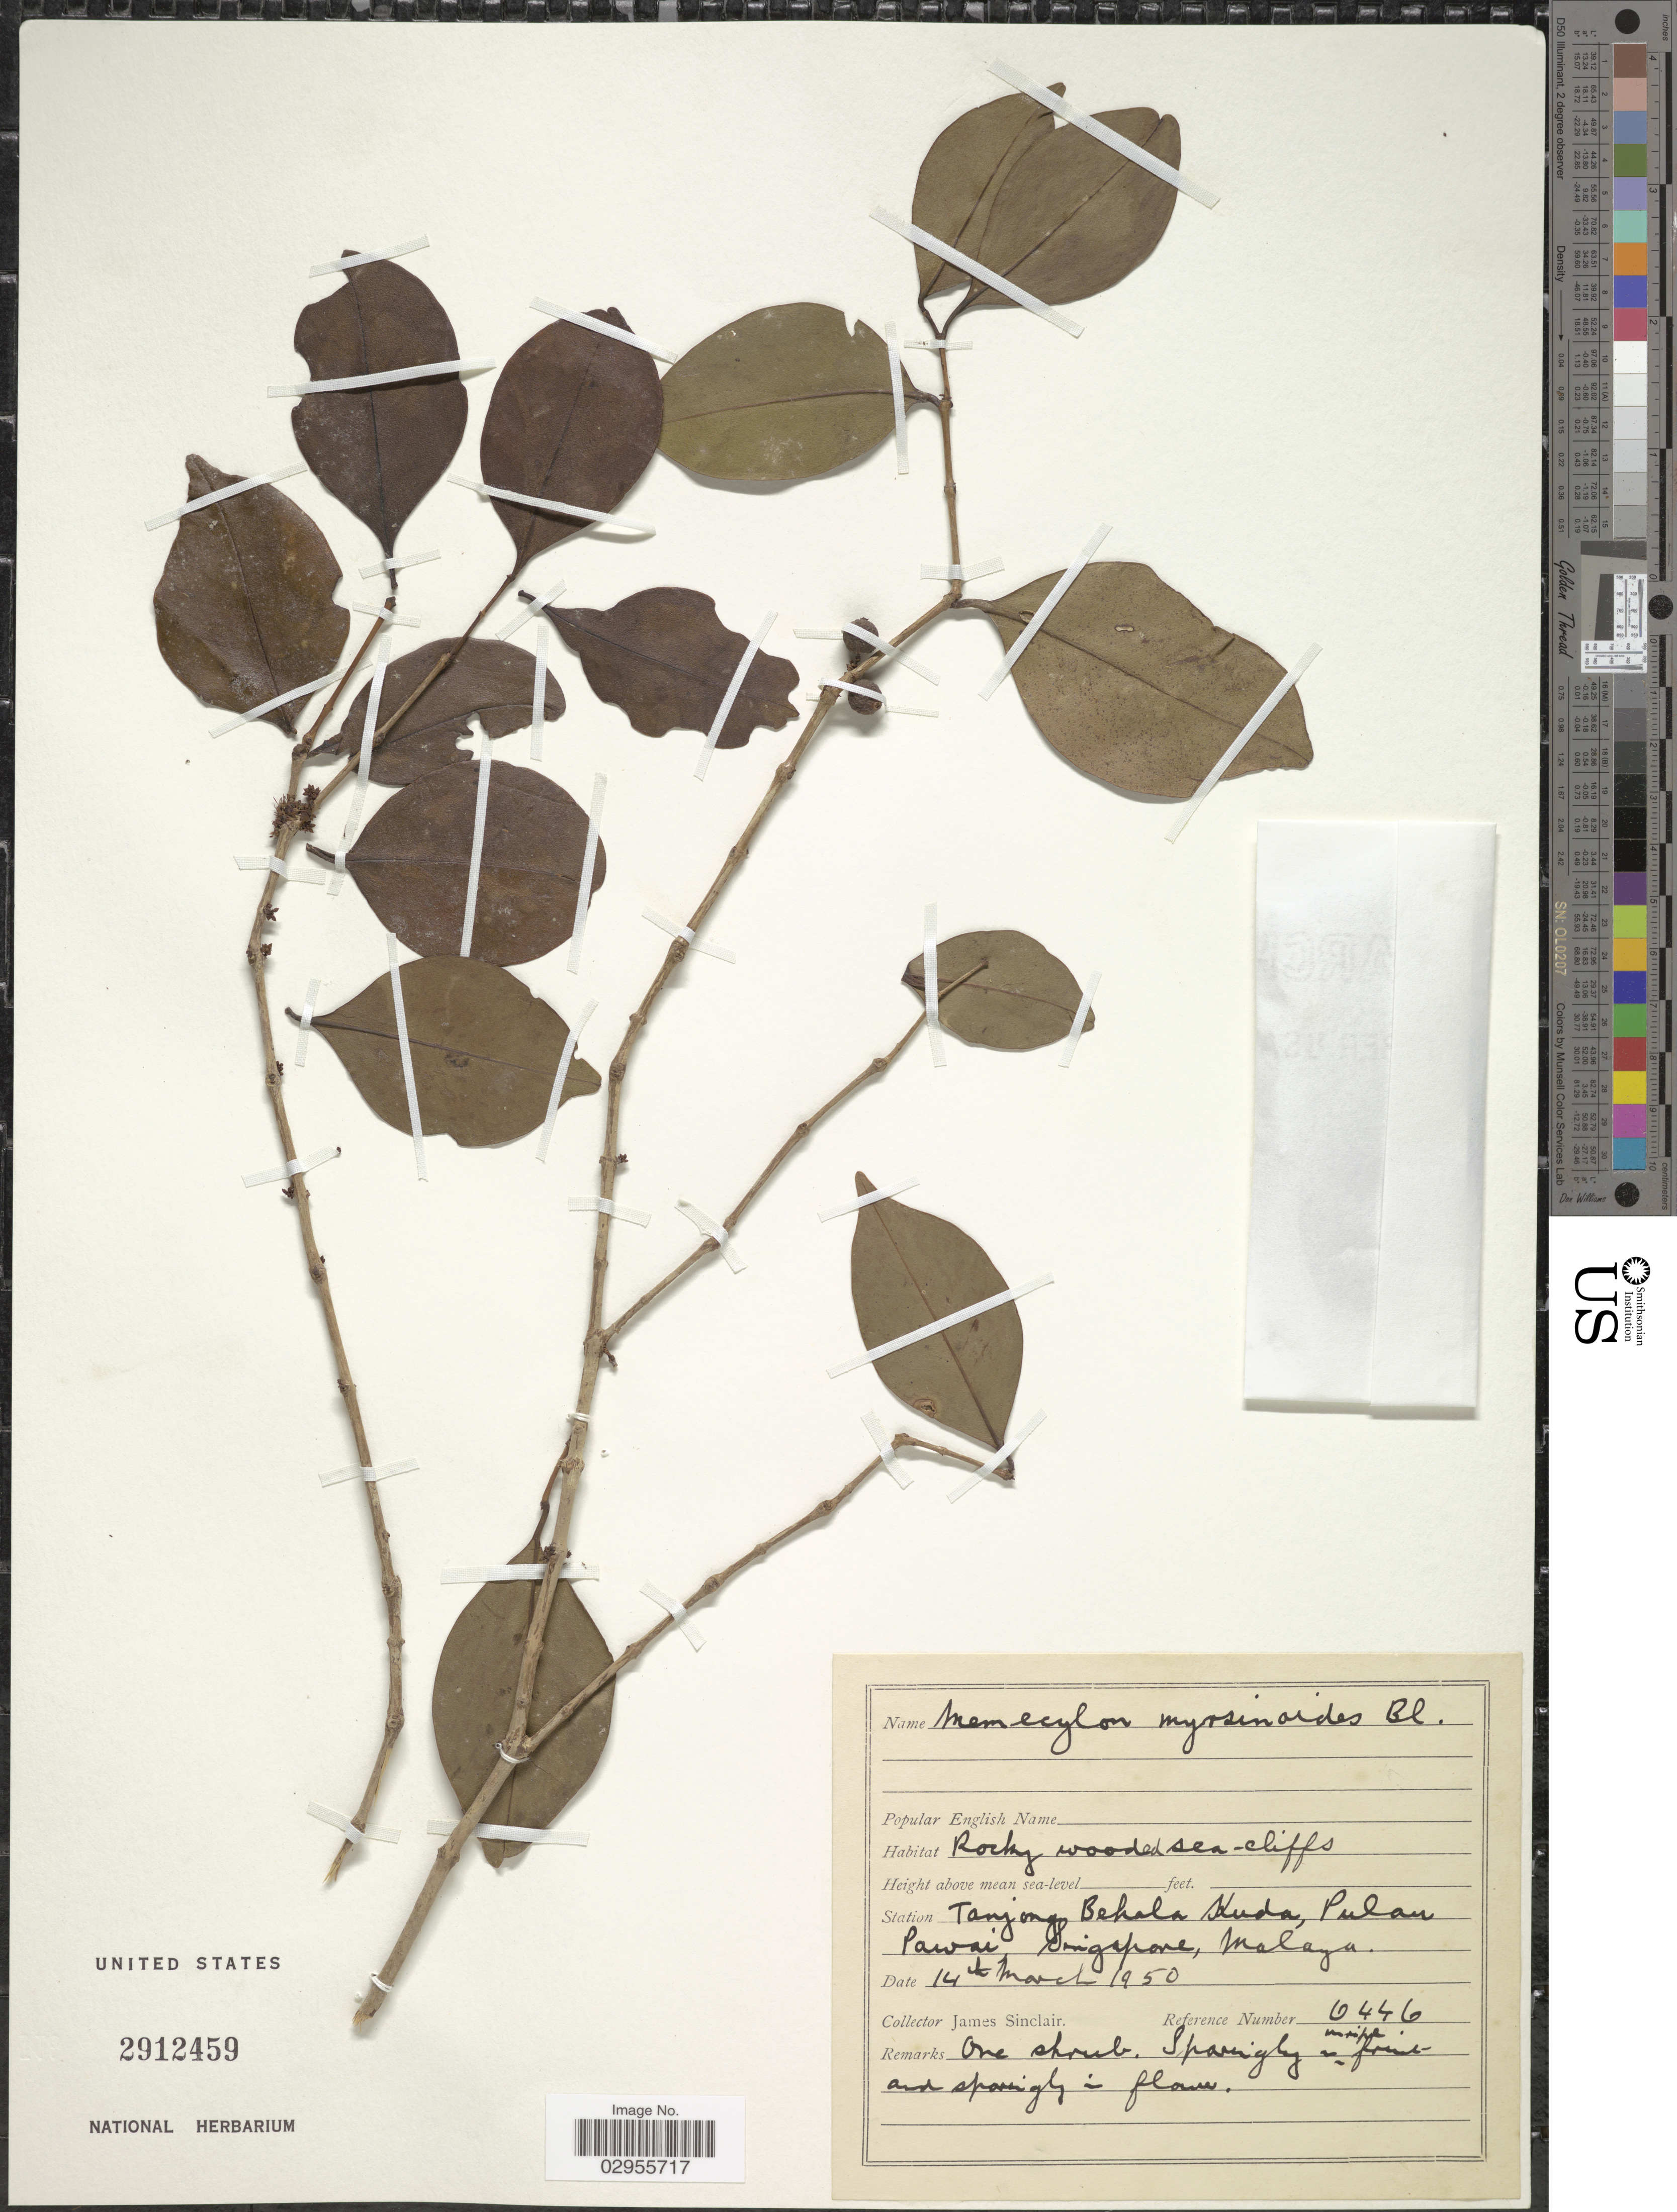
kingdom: Plantae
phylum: Tracheophyta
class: Magnoliopsida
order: Myrtales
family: Melastomataceae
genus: Memecylon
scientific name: Memecylon myrsinoides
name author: Naudin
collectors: J. Sinclair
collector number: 6446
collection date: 1950-03-14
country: Singapore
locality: Tanjong Behala Kuda, Pulan Pawai, Malaya.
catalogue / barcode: US 2912459